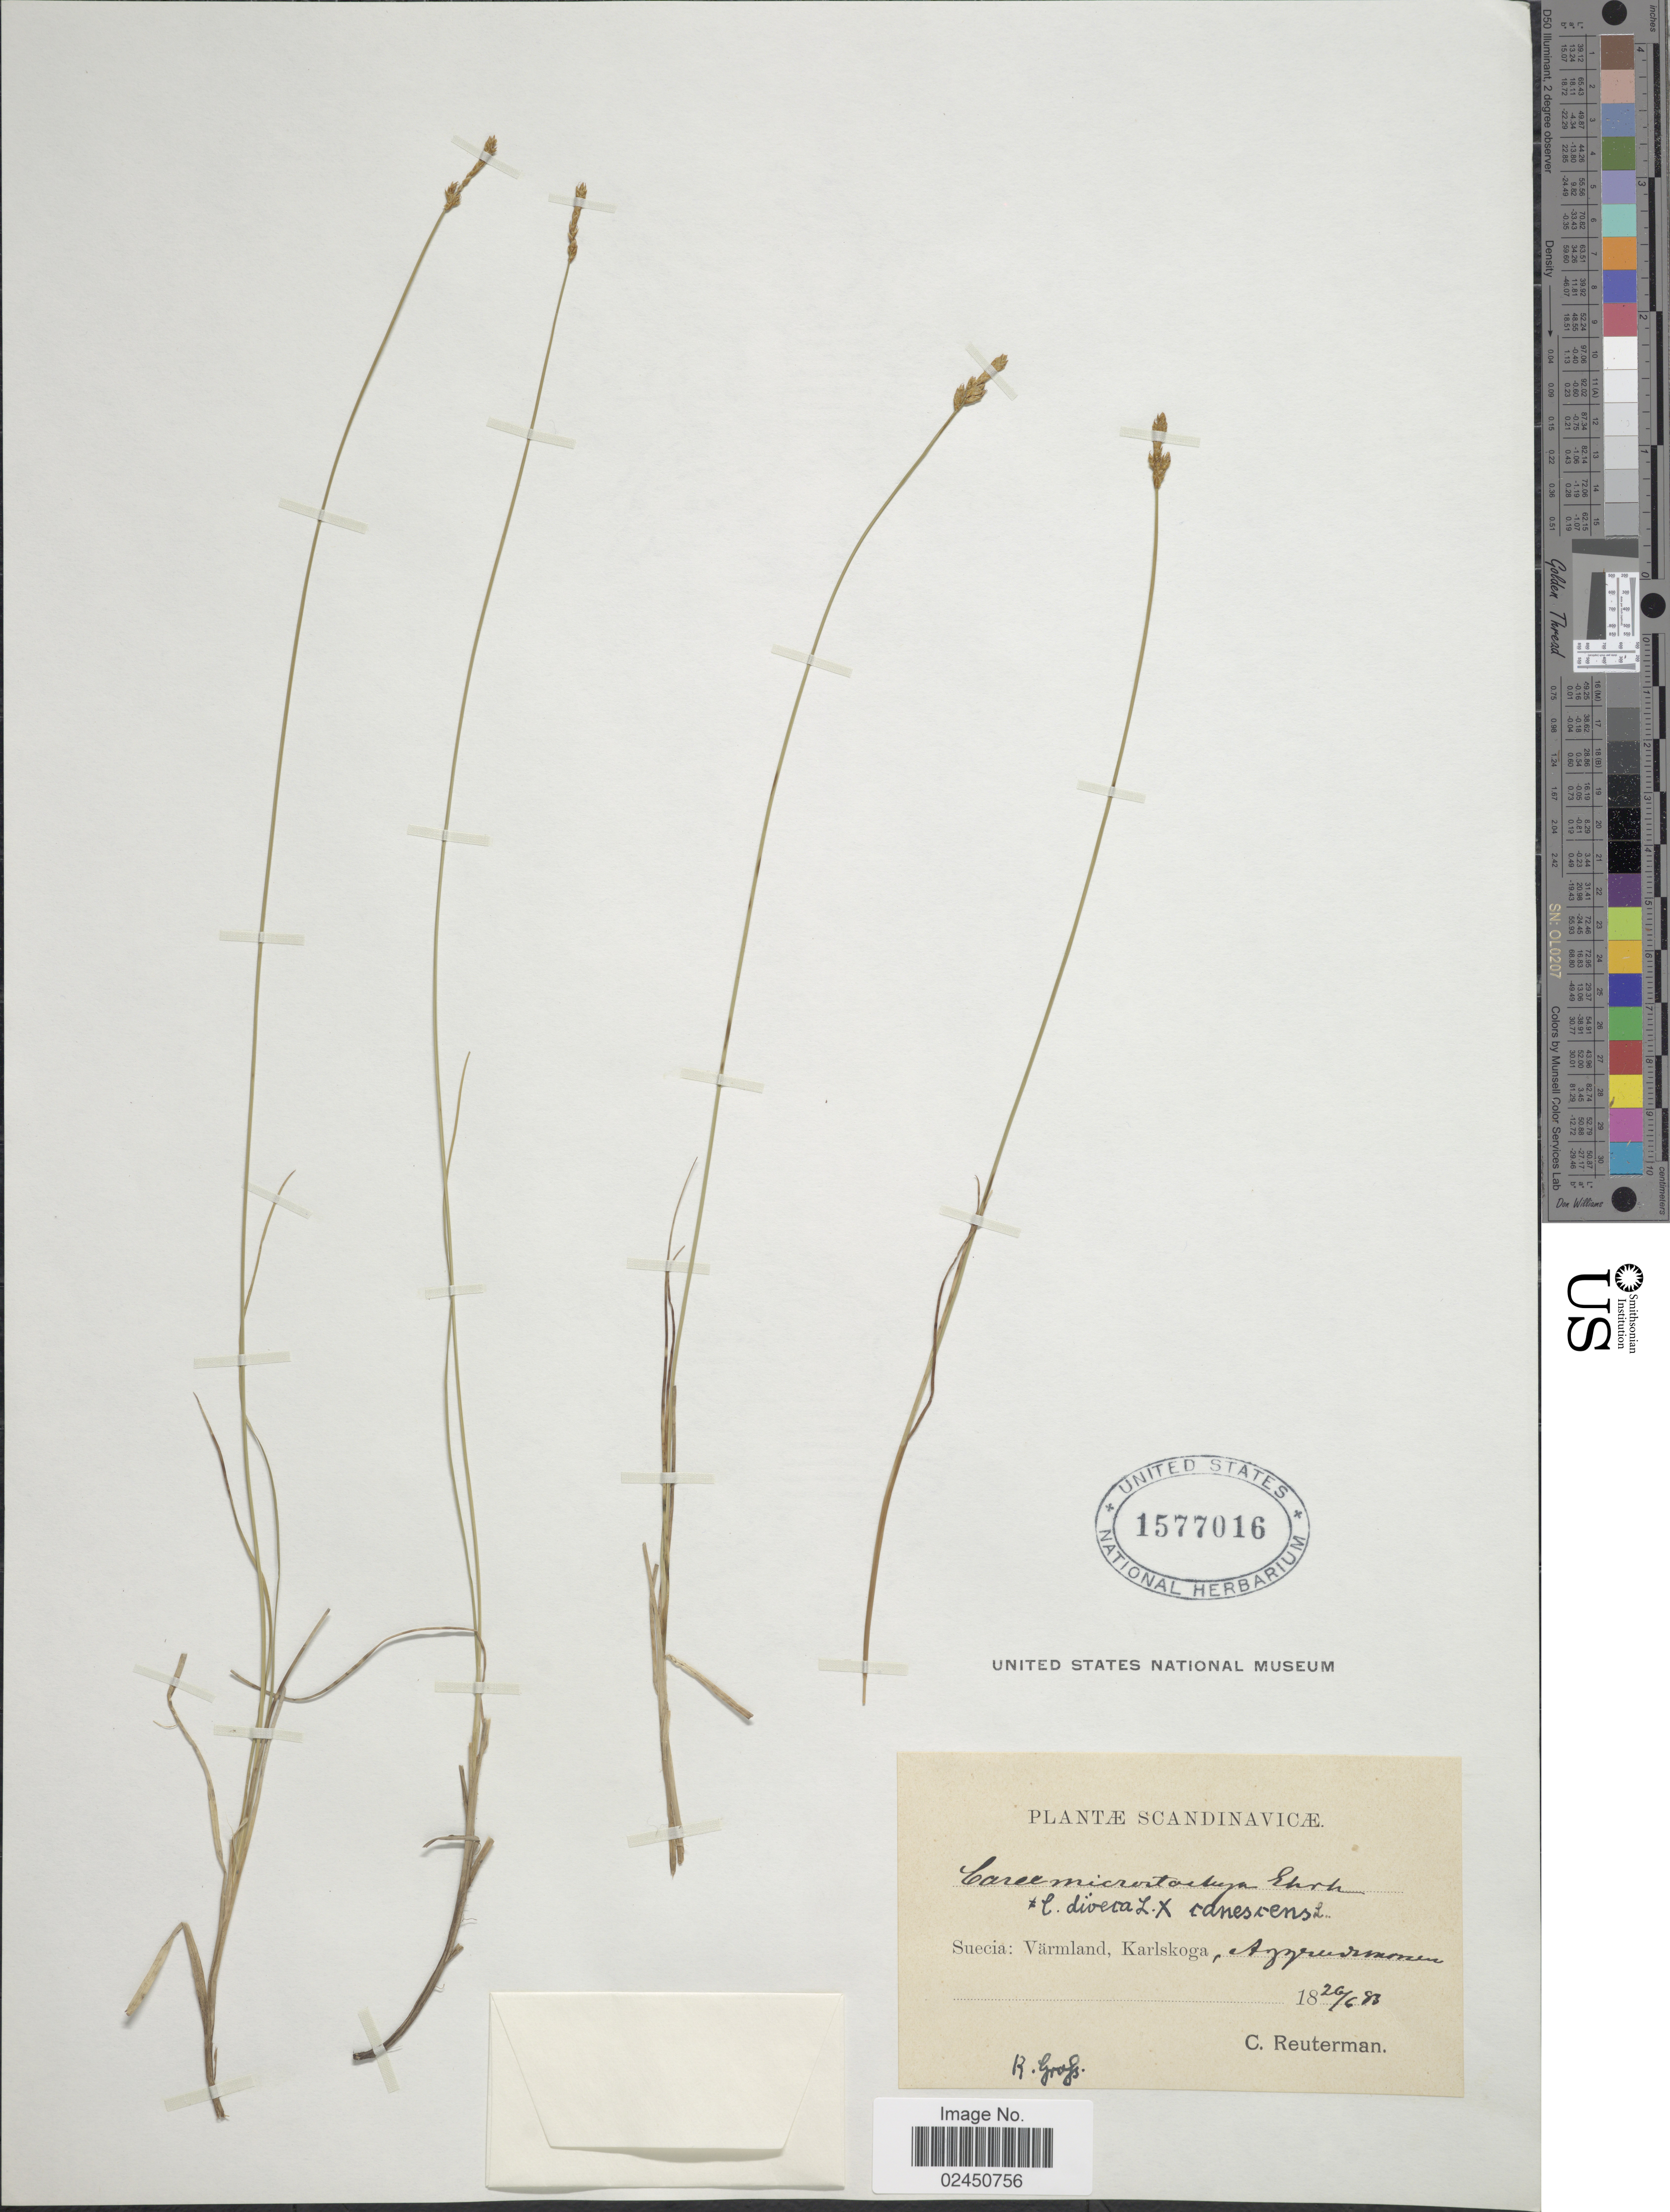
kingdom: Plantae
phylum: Tracheophyta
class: Liliopsida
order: Poales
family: Cyperaceae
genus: Carex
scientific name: Carex x microstachya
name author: Ehrh.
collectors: G. Reuterman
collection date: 1883-06-20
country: Sweden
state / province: Varmland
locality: Scandinavicae, Suecia, Karlskoga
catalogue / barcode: US 1577016